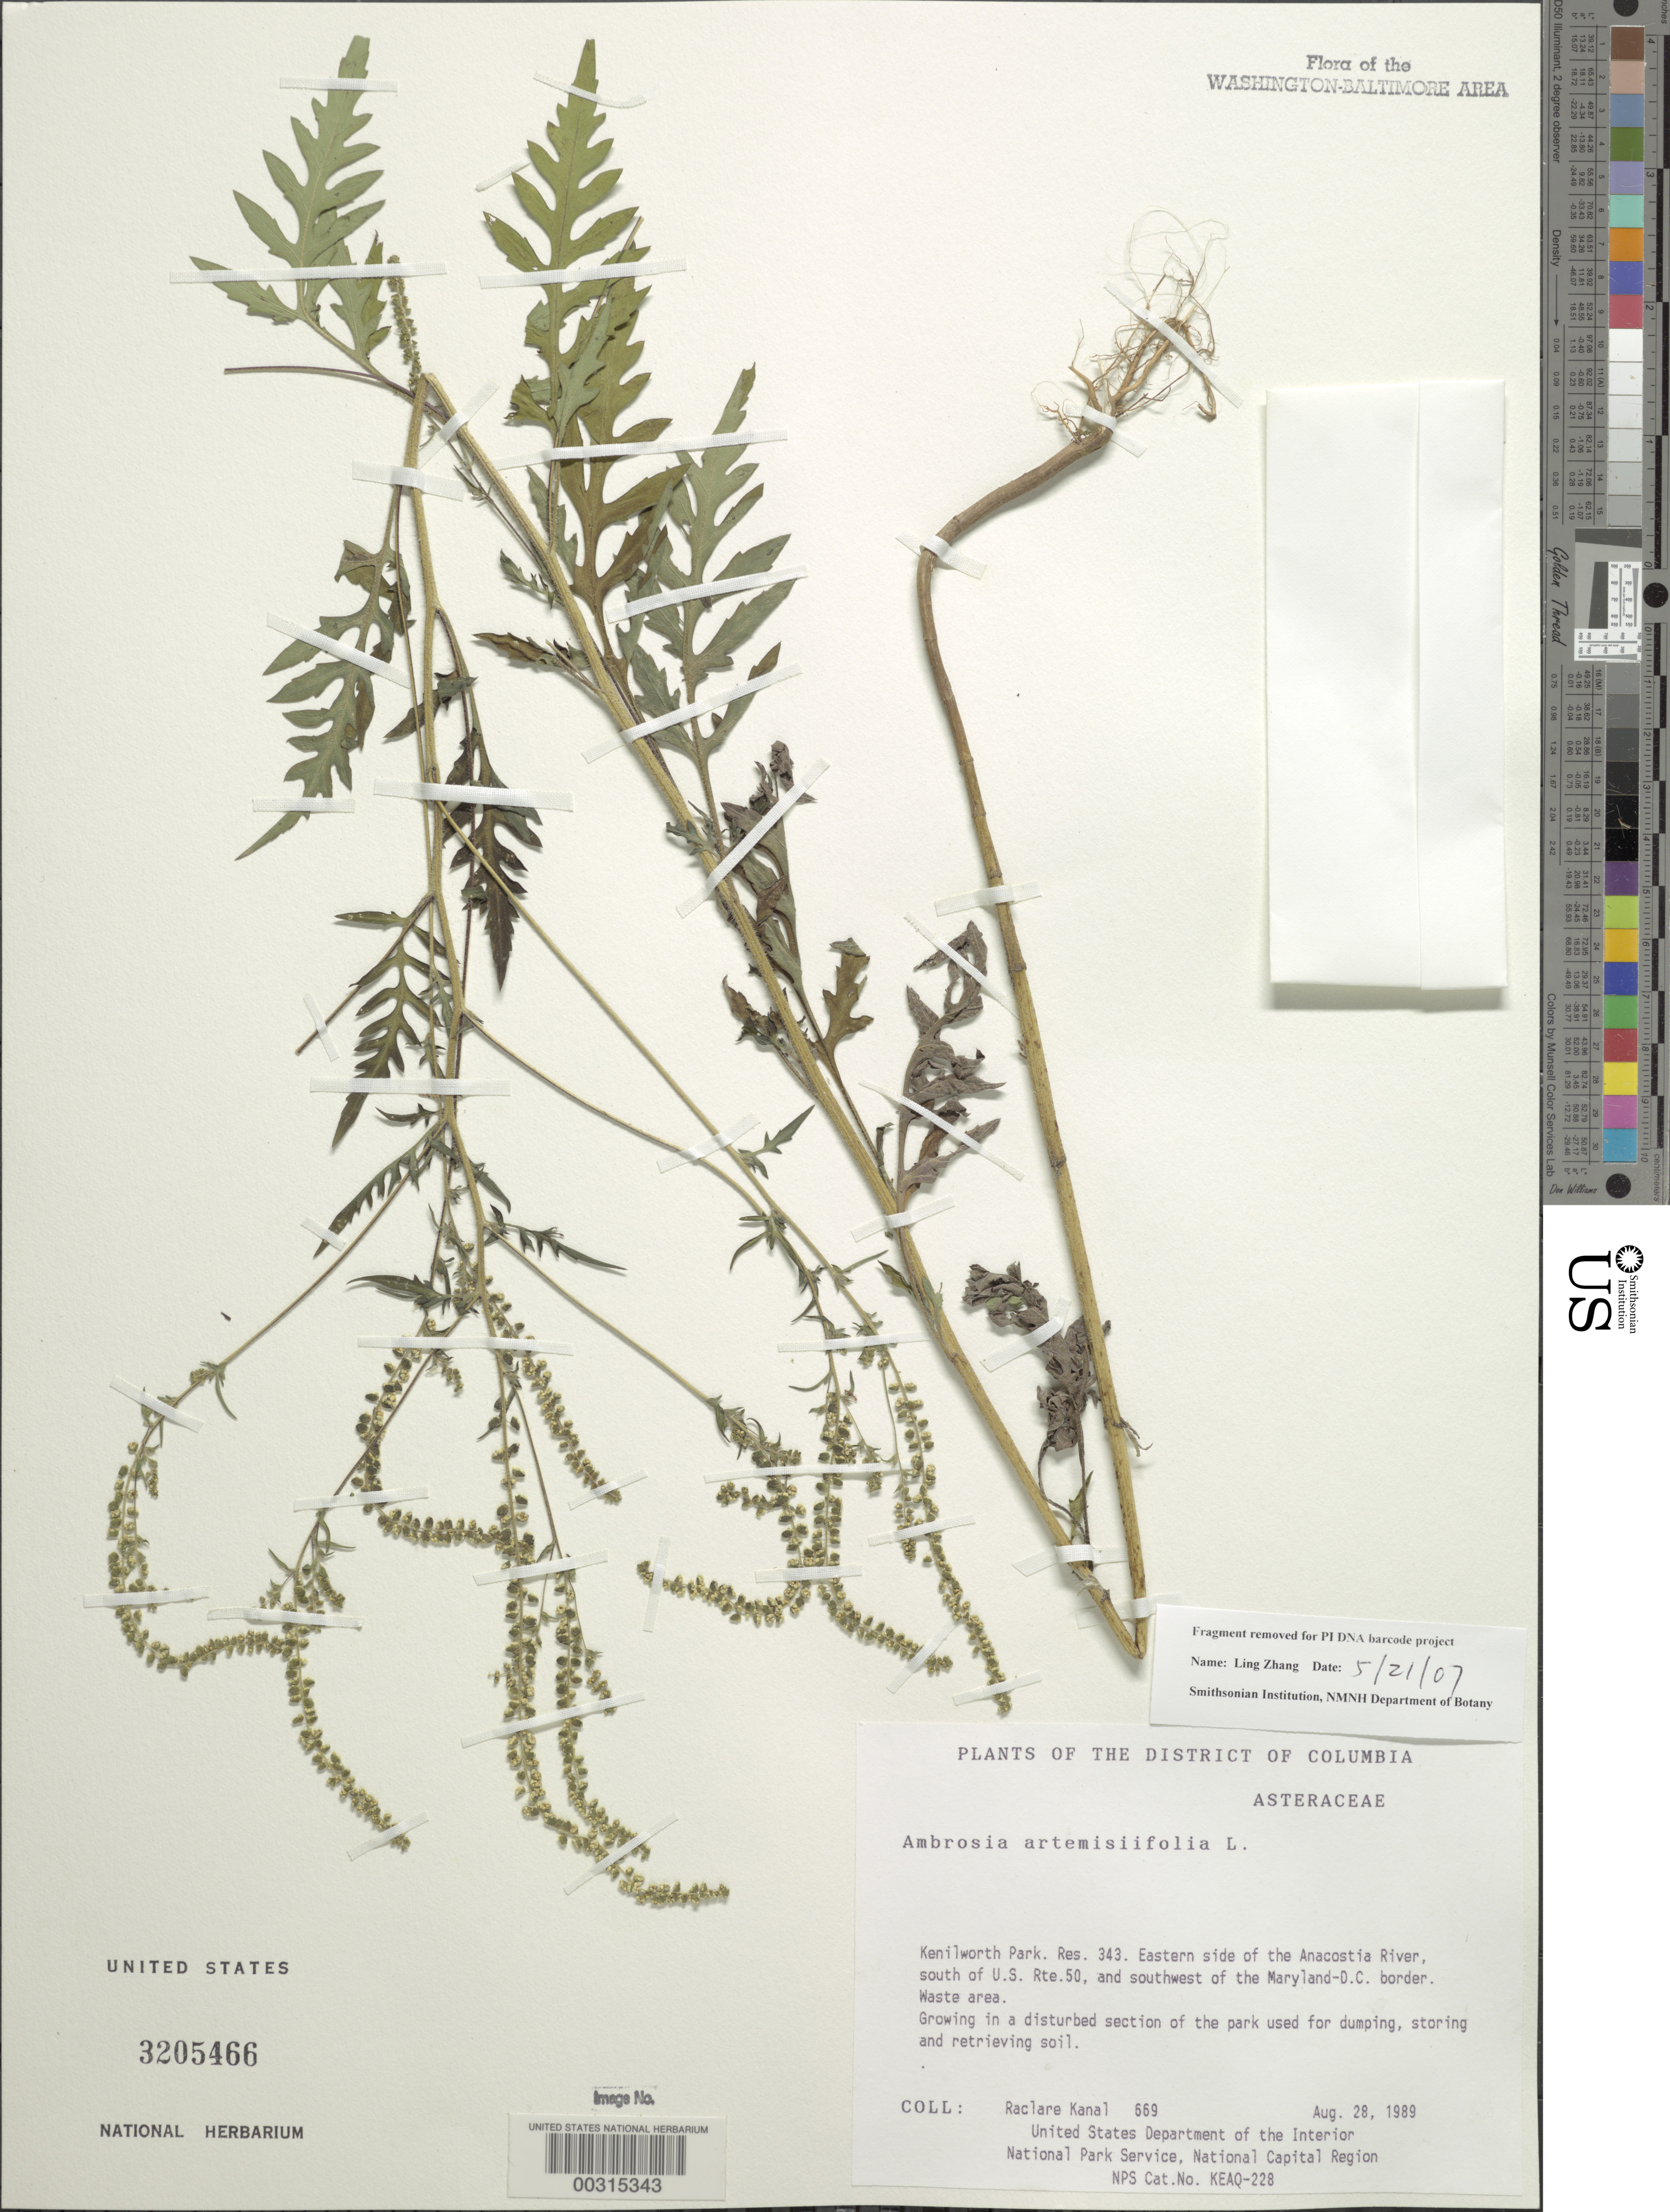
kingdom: Plantae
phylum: Tracheophyta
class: Magnoliopsida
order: Asterales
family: Asteraceae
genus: Ambrosia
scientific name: Ambrosia artemisiifolia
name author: L.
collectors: R. Kanal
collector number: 669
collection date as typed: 28 Aug 1989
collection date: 1989-08-28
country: United States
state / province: District of Columbia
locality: Kenilworth Park, Res 343, E of Anacostia River, SW of MD-DC border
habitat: Waste area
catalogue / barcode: US 3205466